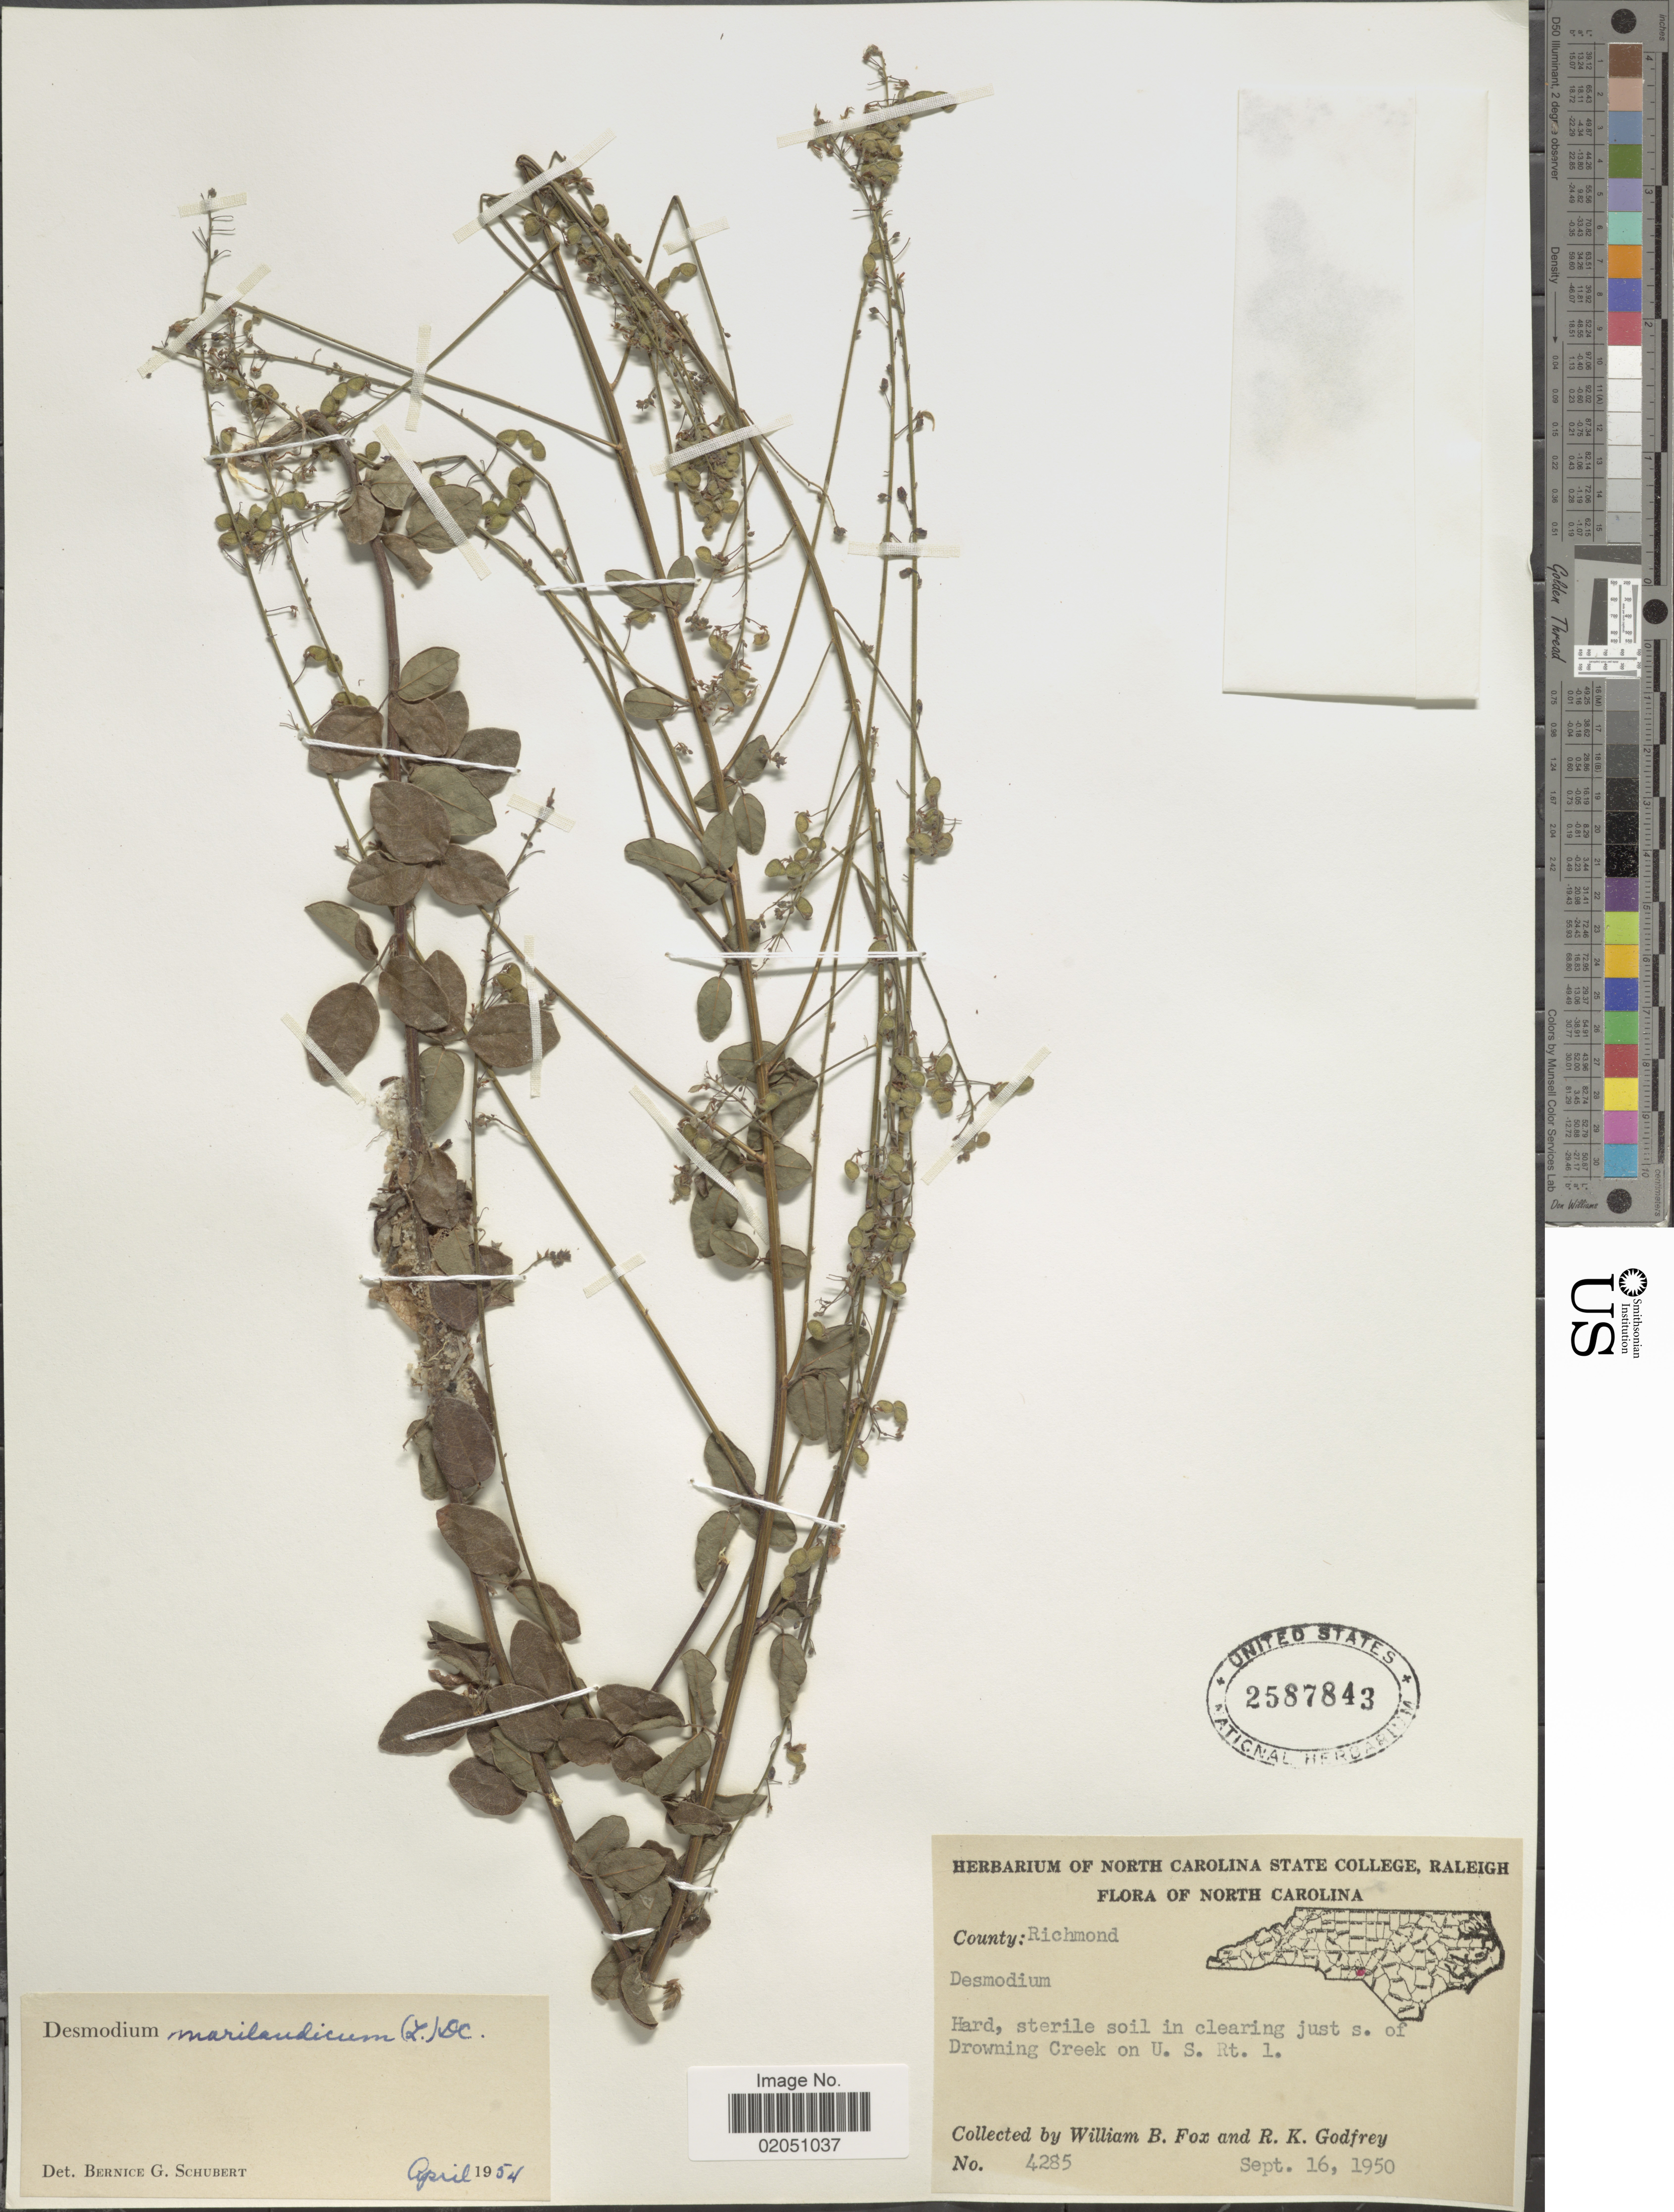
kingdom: Plantae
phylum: Tracheophyta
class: Magnoliopsida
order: Fabales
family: Fabaceae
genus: Desmodium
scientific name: Desmodium marilandicum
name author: Darl.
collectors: W. B. Fox & R. K. Godfrey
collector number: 4285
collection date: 1950-09-16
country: United States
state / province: North Carolina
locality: County: Richmond, Hard, sterile soil in clearing just s. of Drowning Creek on U.S. Rt 1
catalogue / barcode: US 2587843